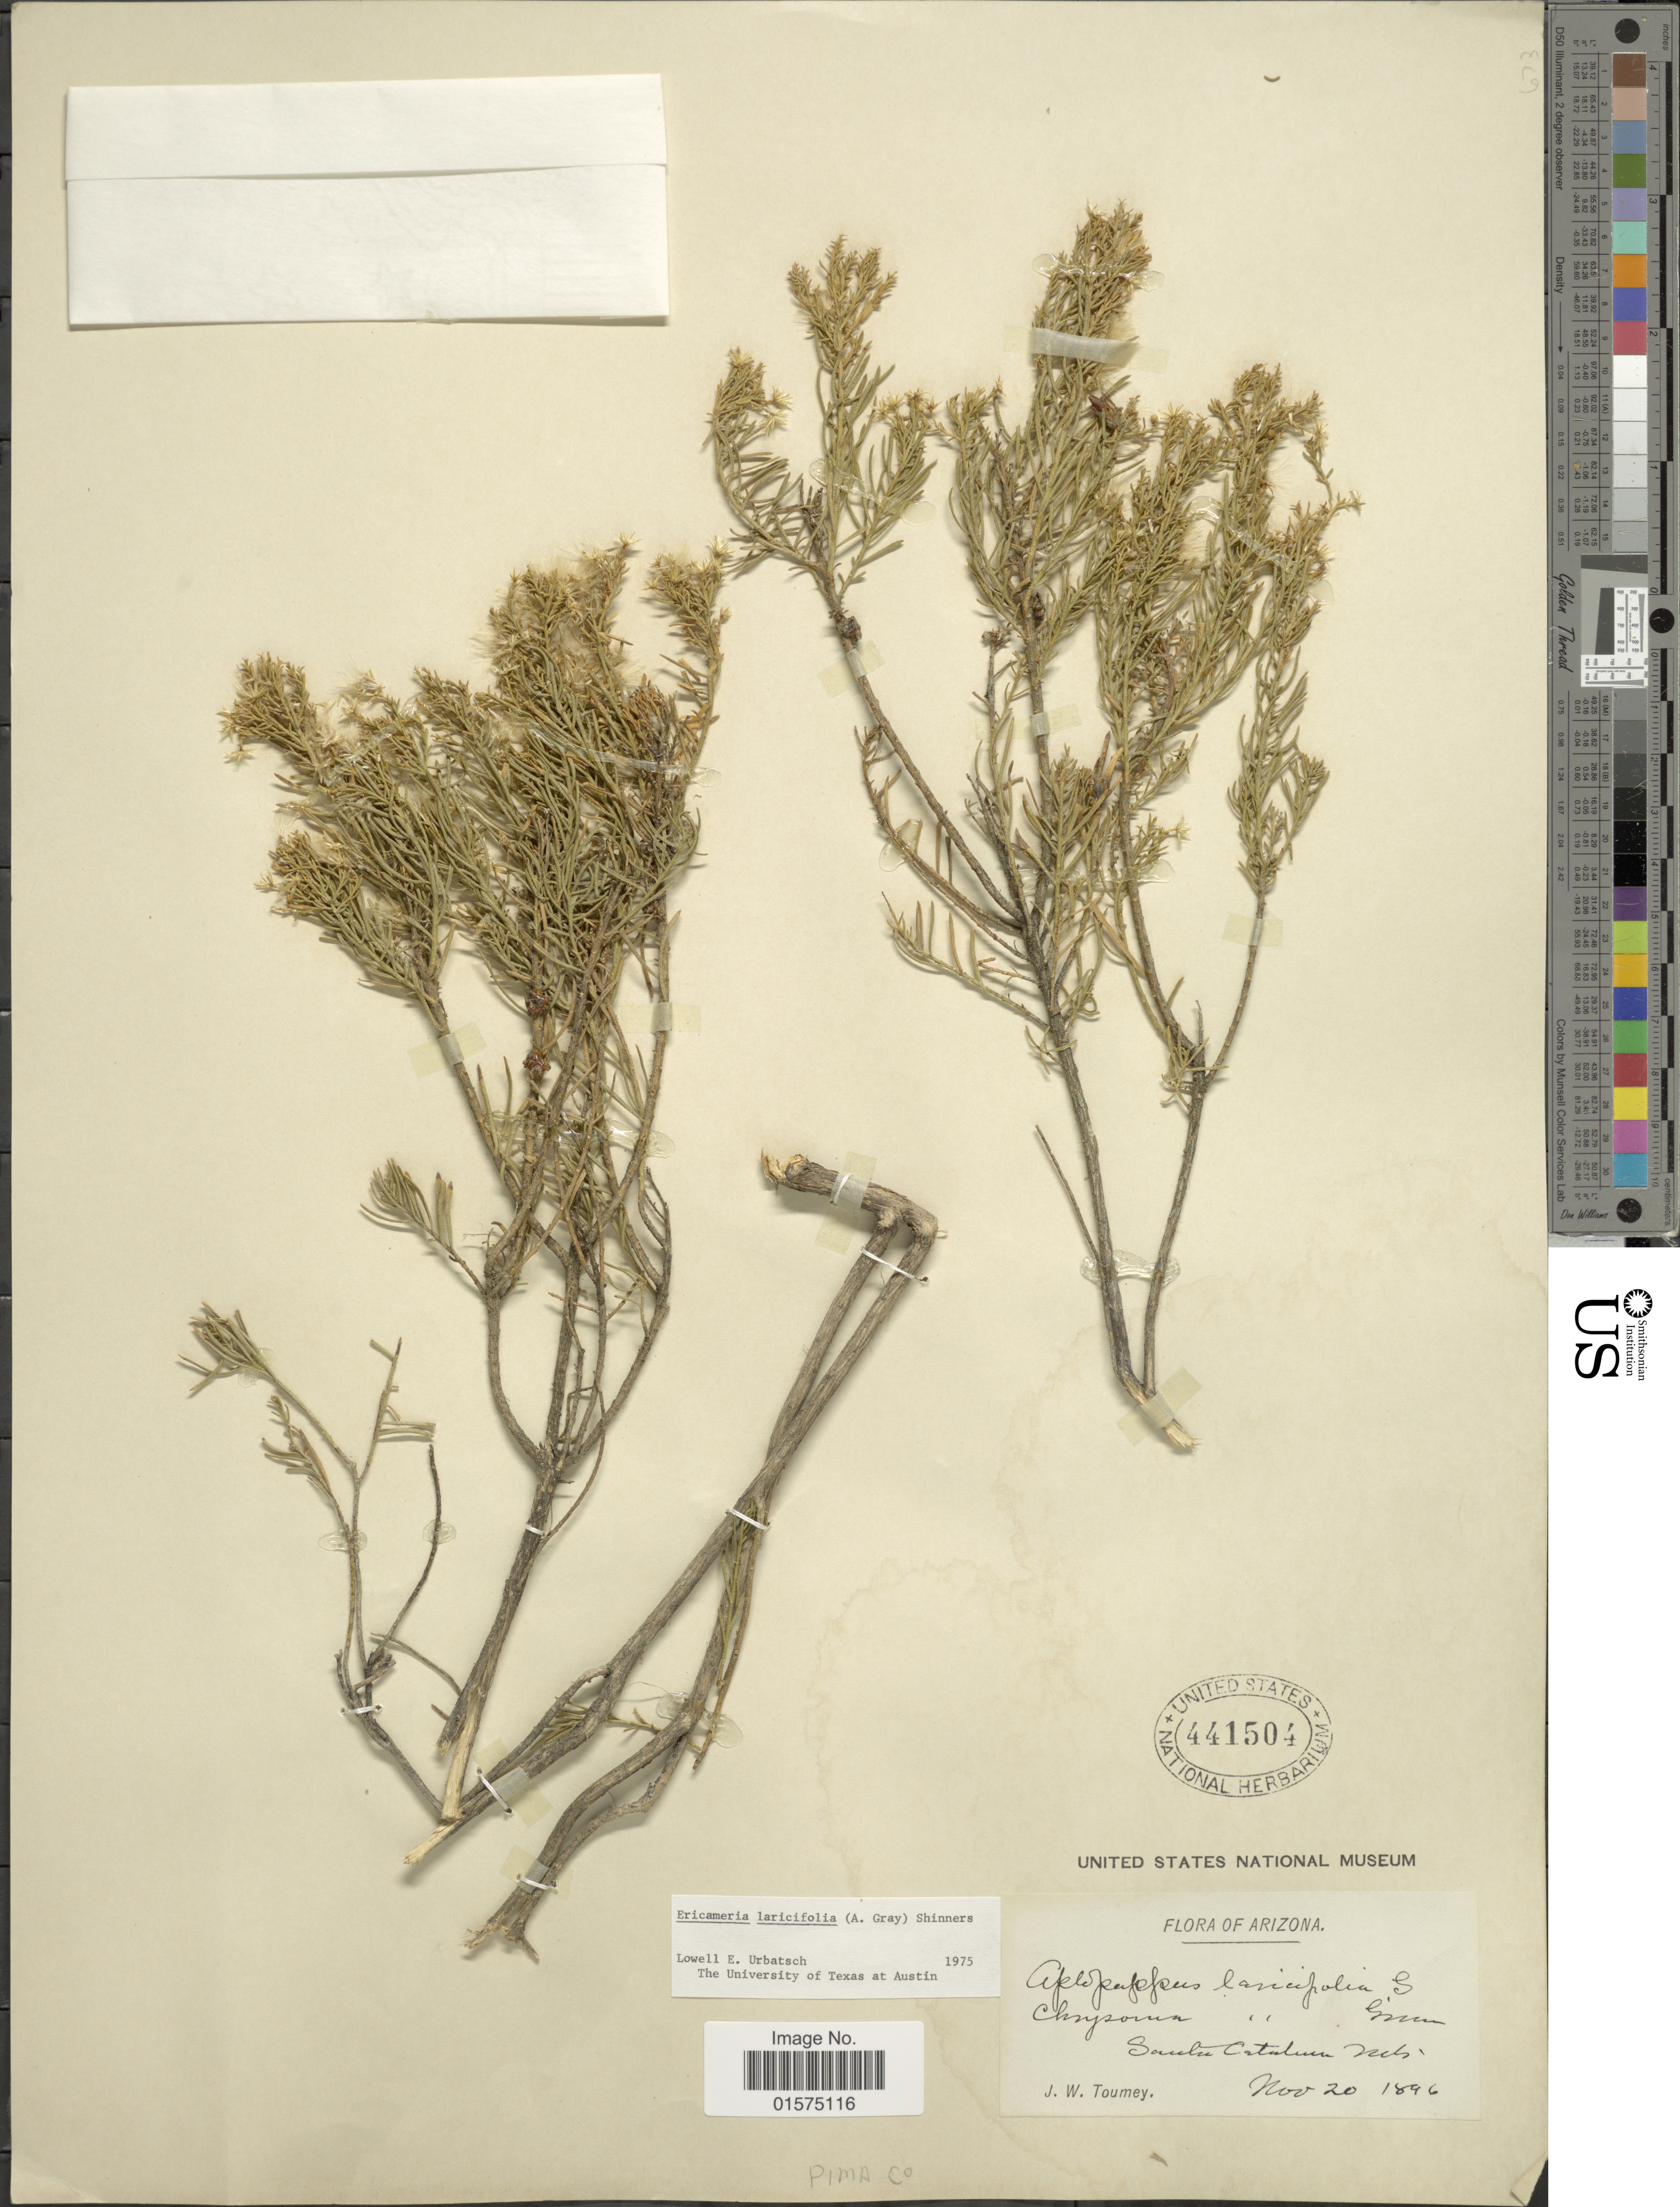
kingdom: Plantae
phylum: Tracheophyta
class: Magnoliopsida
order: Asterales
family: Asteraceae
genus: Ericameria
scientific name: Ericameria laricifolia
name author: (A. Gray) Shinners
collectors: J. W. Toumey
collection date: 1896-11-20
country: United States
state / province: Arizona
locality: Santa Catalina Mts.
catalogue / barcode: US 441504